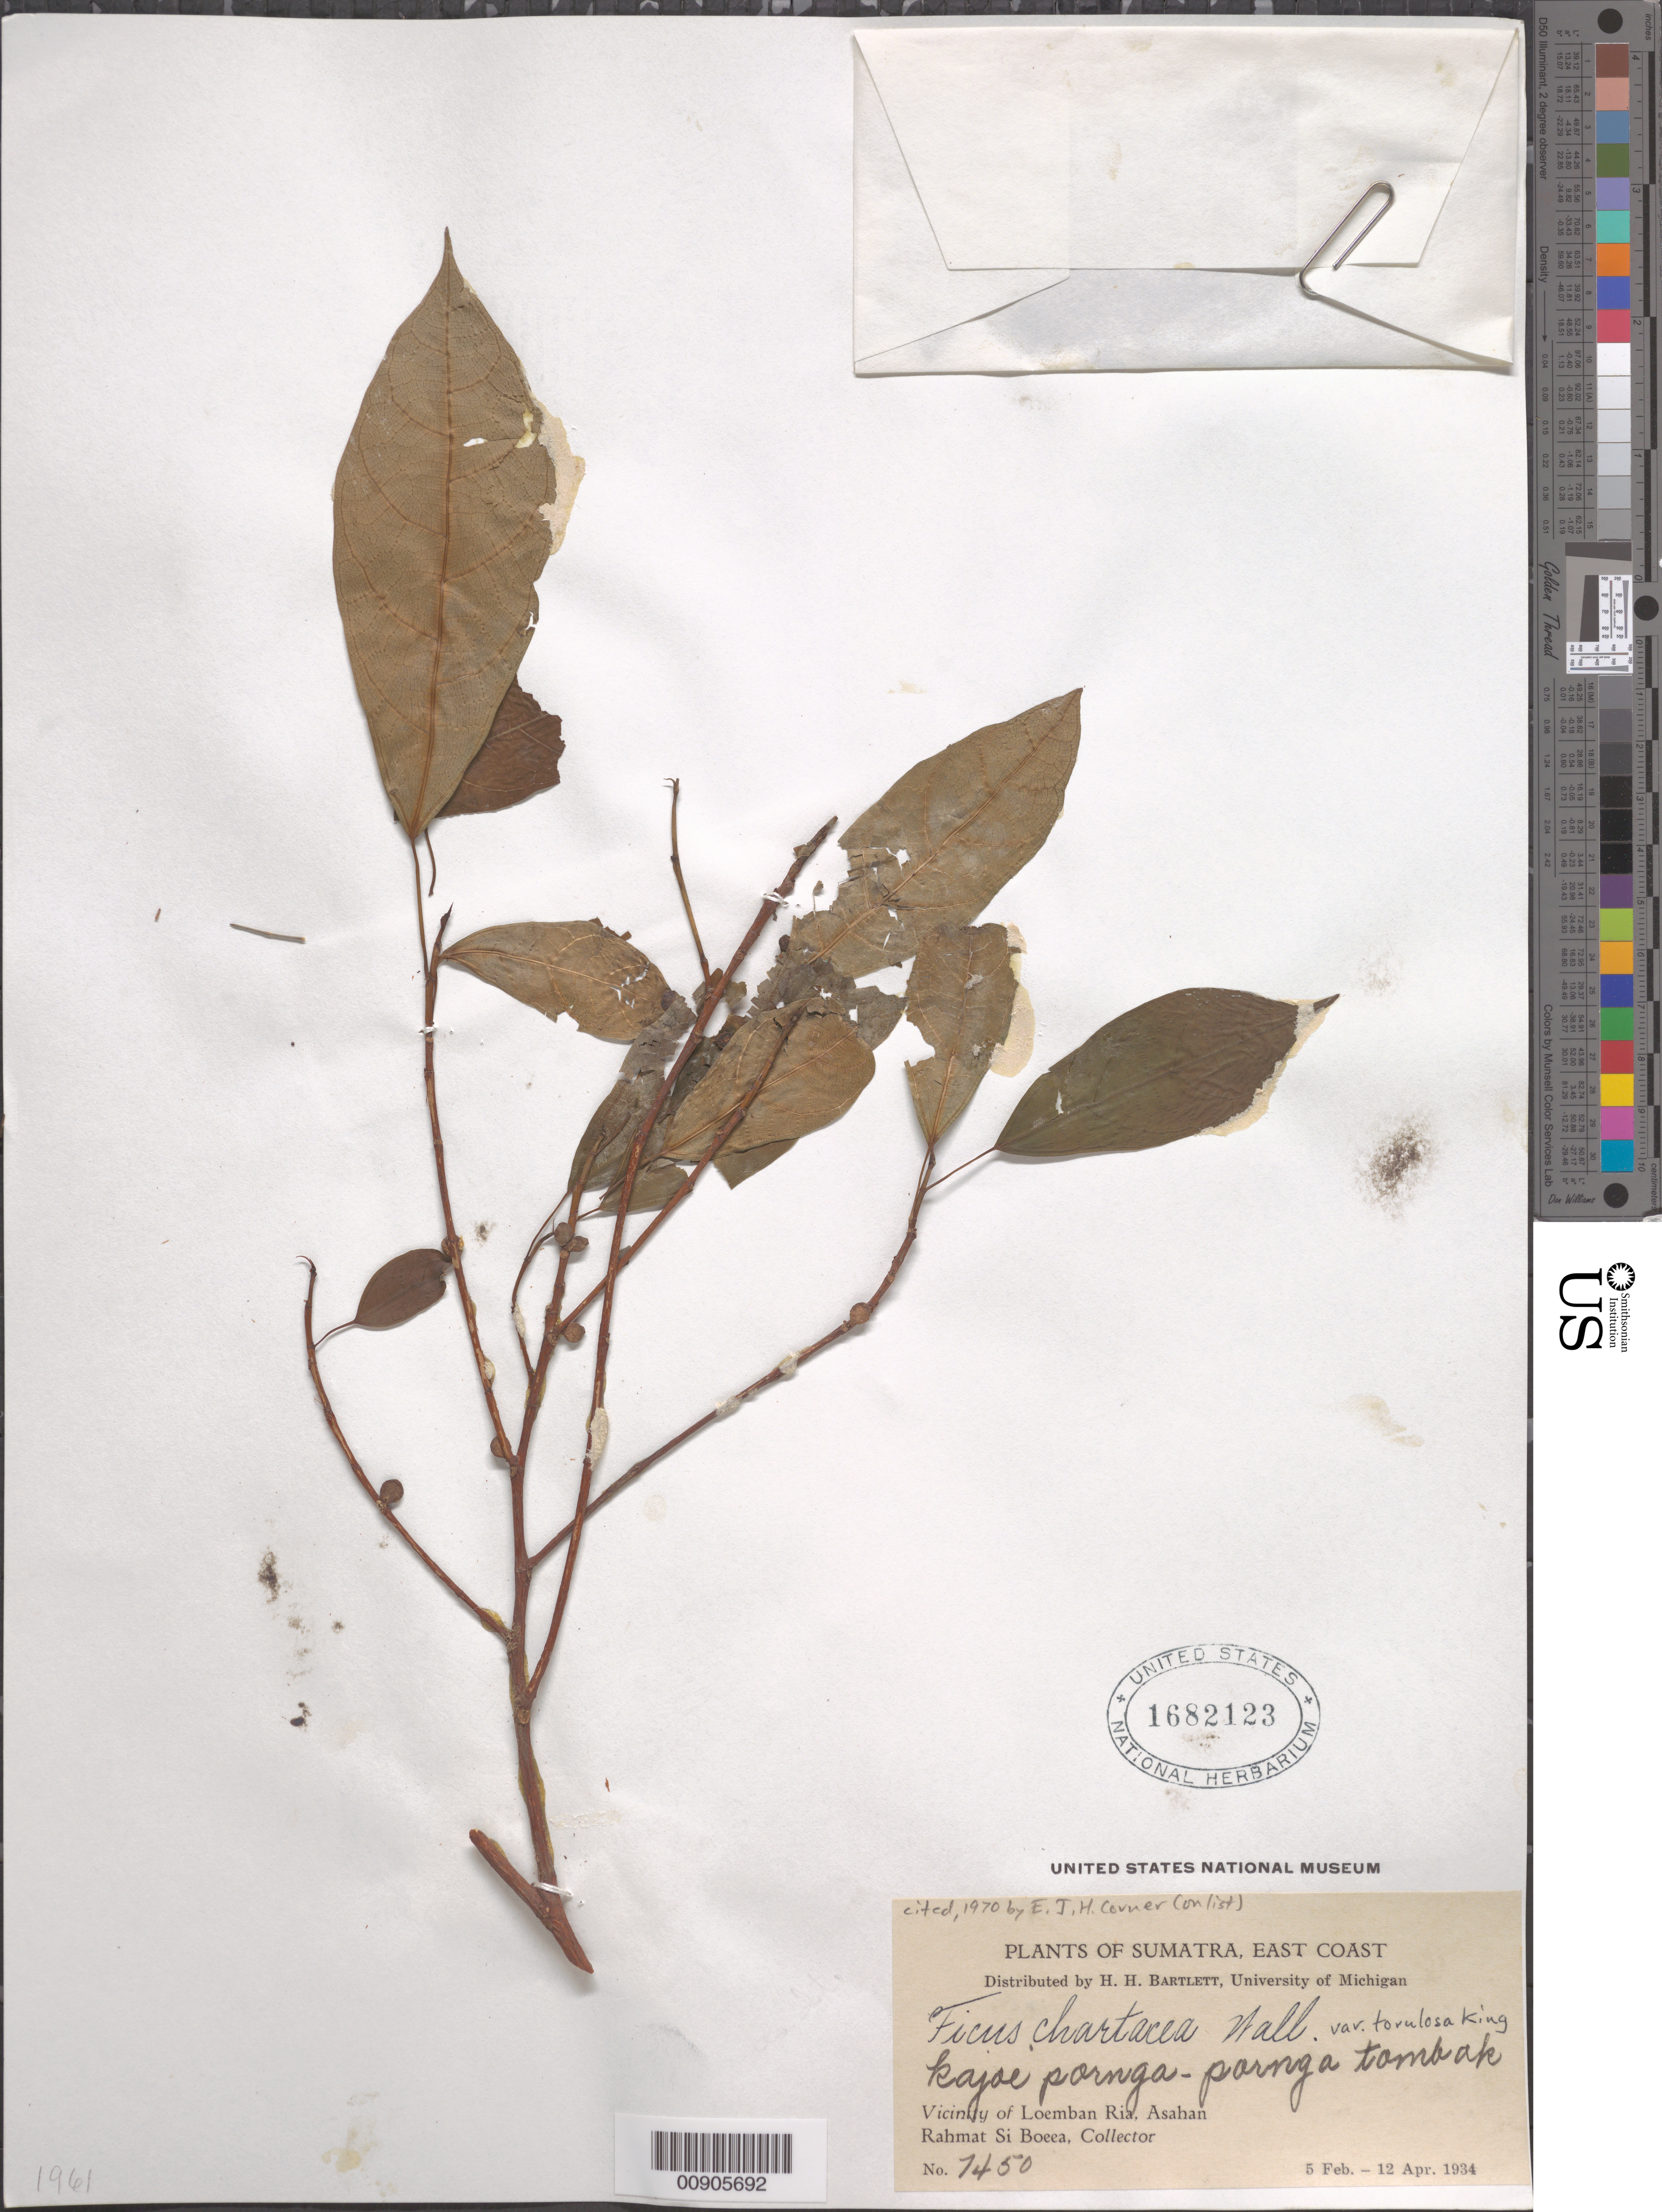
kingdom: Plantae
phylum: Tracheophyta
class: Magnoliopsida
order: Rosales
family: Moraceae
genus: Ficus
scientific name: Ficus chartacea var. torulosa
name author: King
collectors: H. H. Bartlett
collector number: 7450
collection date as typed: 05 Feb 1934 to 12 Apr 1934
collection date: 1934-02-05/1934-04-12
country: Indonesia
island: Sumatra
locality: Asahan, vicinity of Loemban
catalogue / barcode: US 1682123